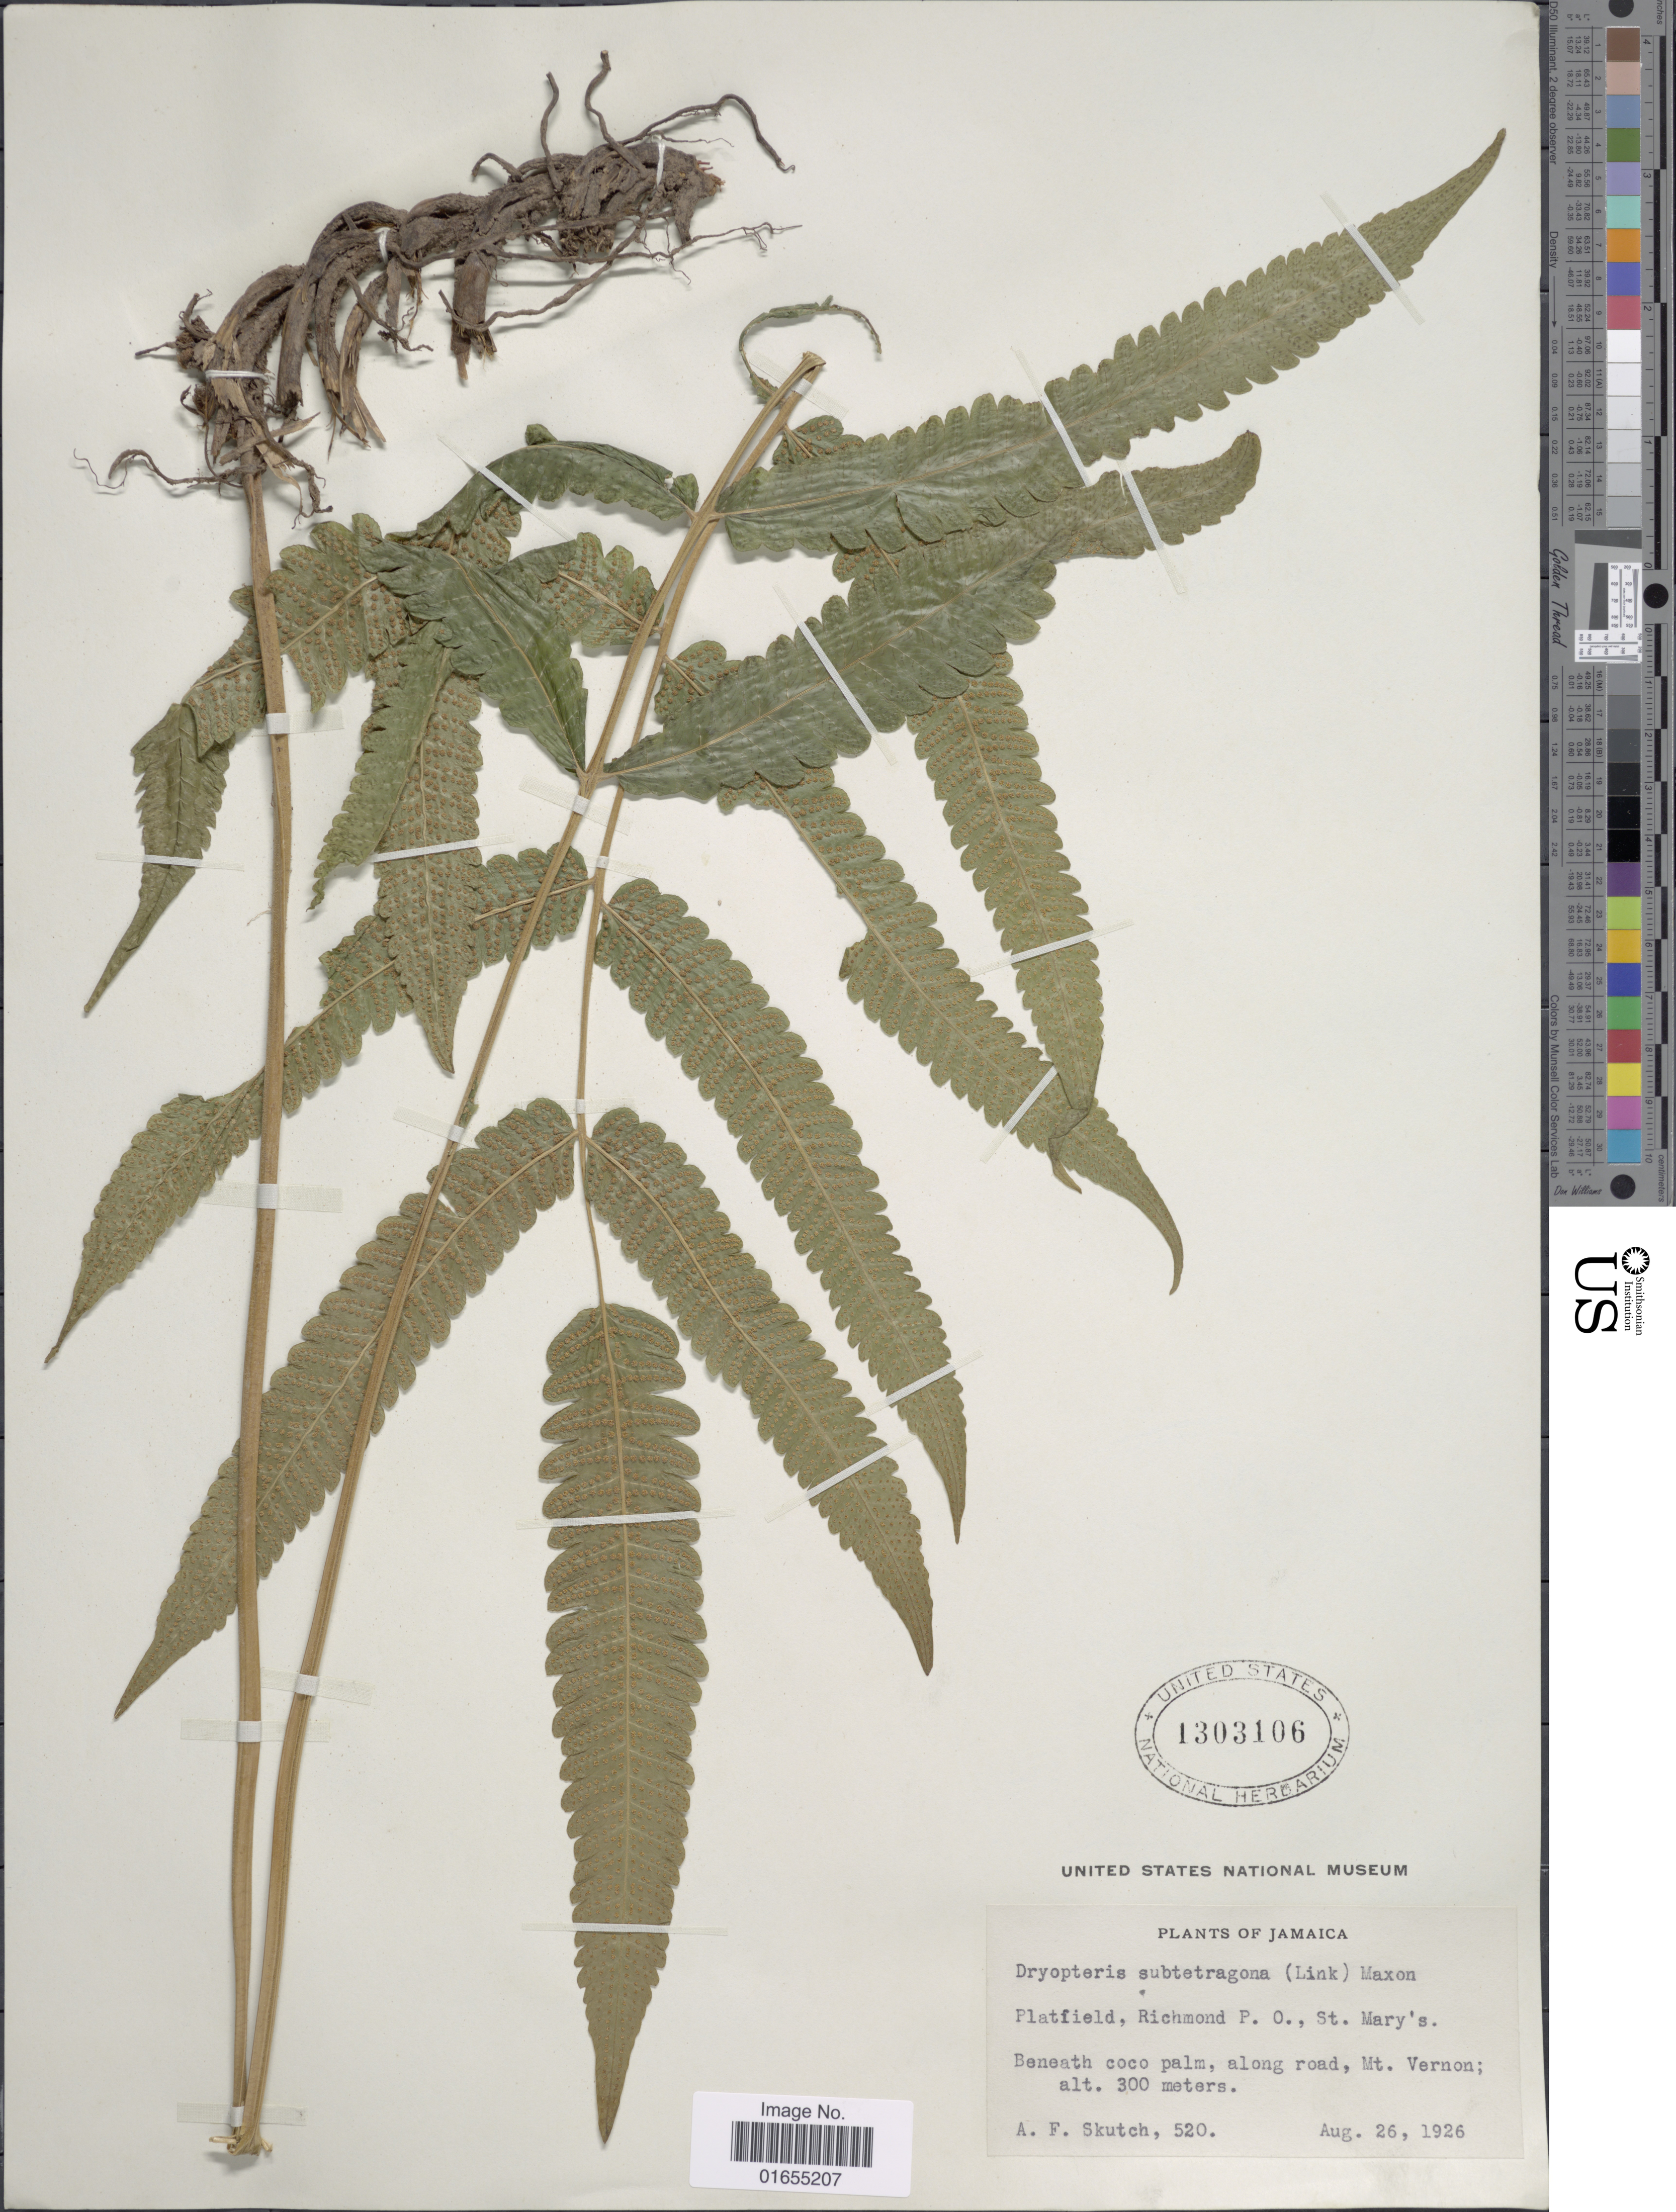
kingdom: Plantae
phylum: Tracheophyta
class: Polypodiopsida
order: Polypodiales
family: Thelypteridaceae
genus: Goniopteris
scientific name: Goniopteris subtetragona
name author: (Link) Vareschi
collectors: A. F. Skutch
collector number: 520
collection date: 1926-08-26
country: Jamaica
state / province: Saint Mary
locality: Platfield, Richmond P. O., Beneath coco palm, along road, Mt. Vernon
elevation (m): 300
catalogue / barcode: US 1303106